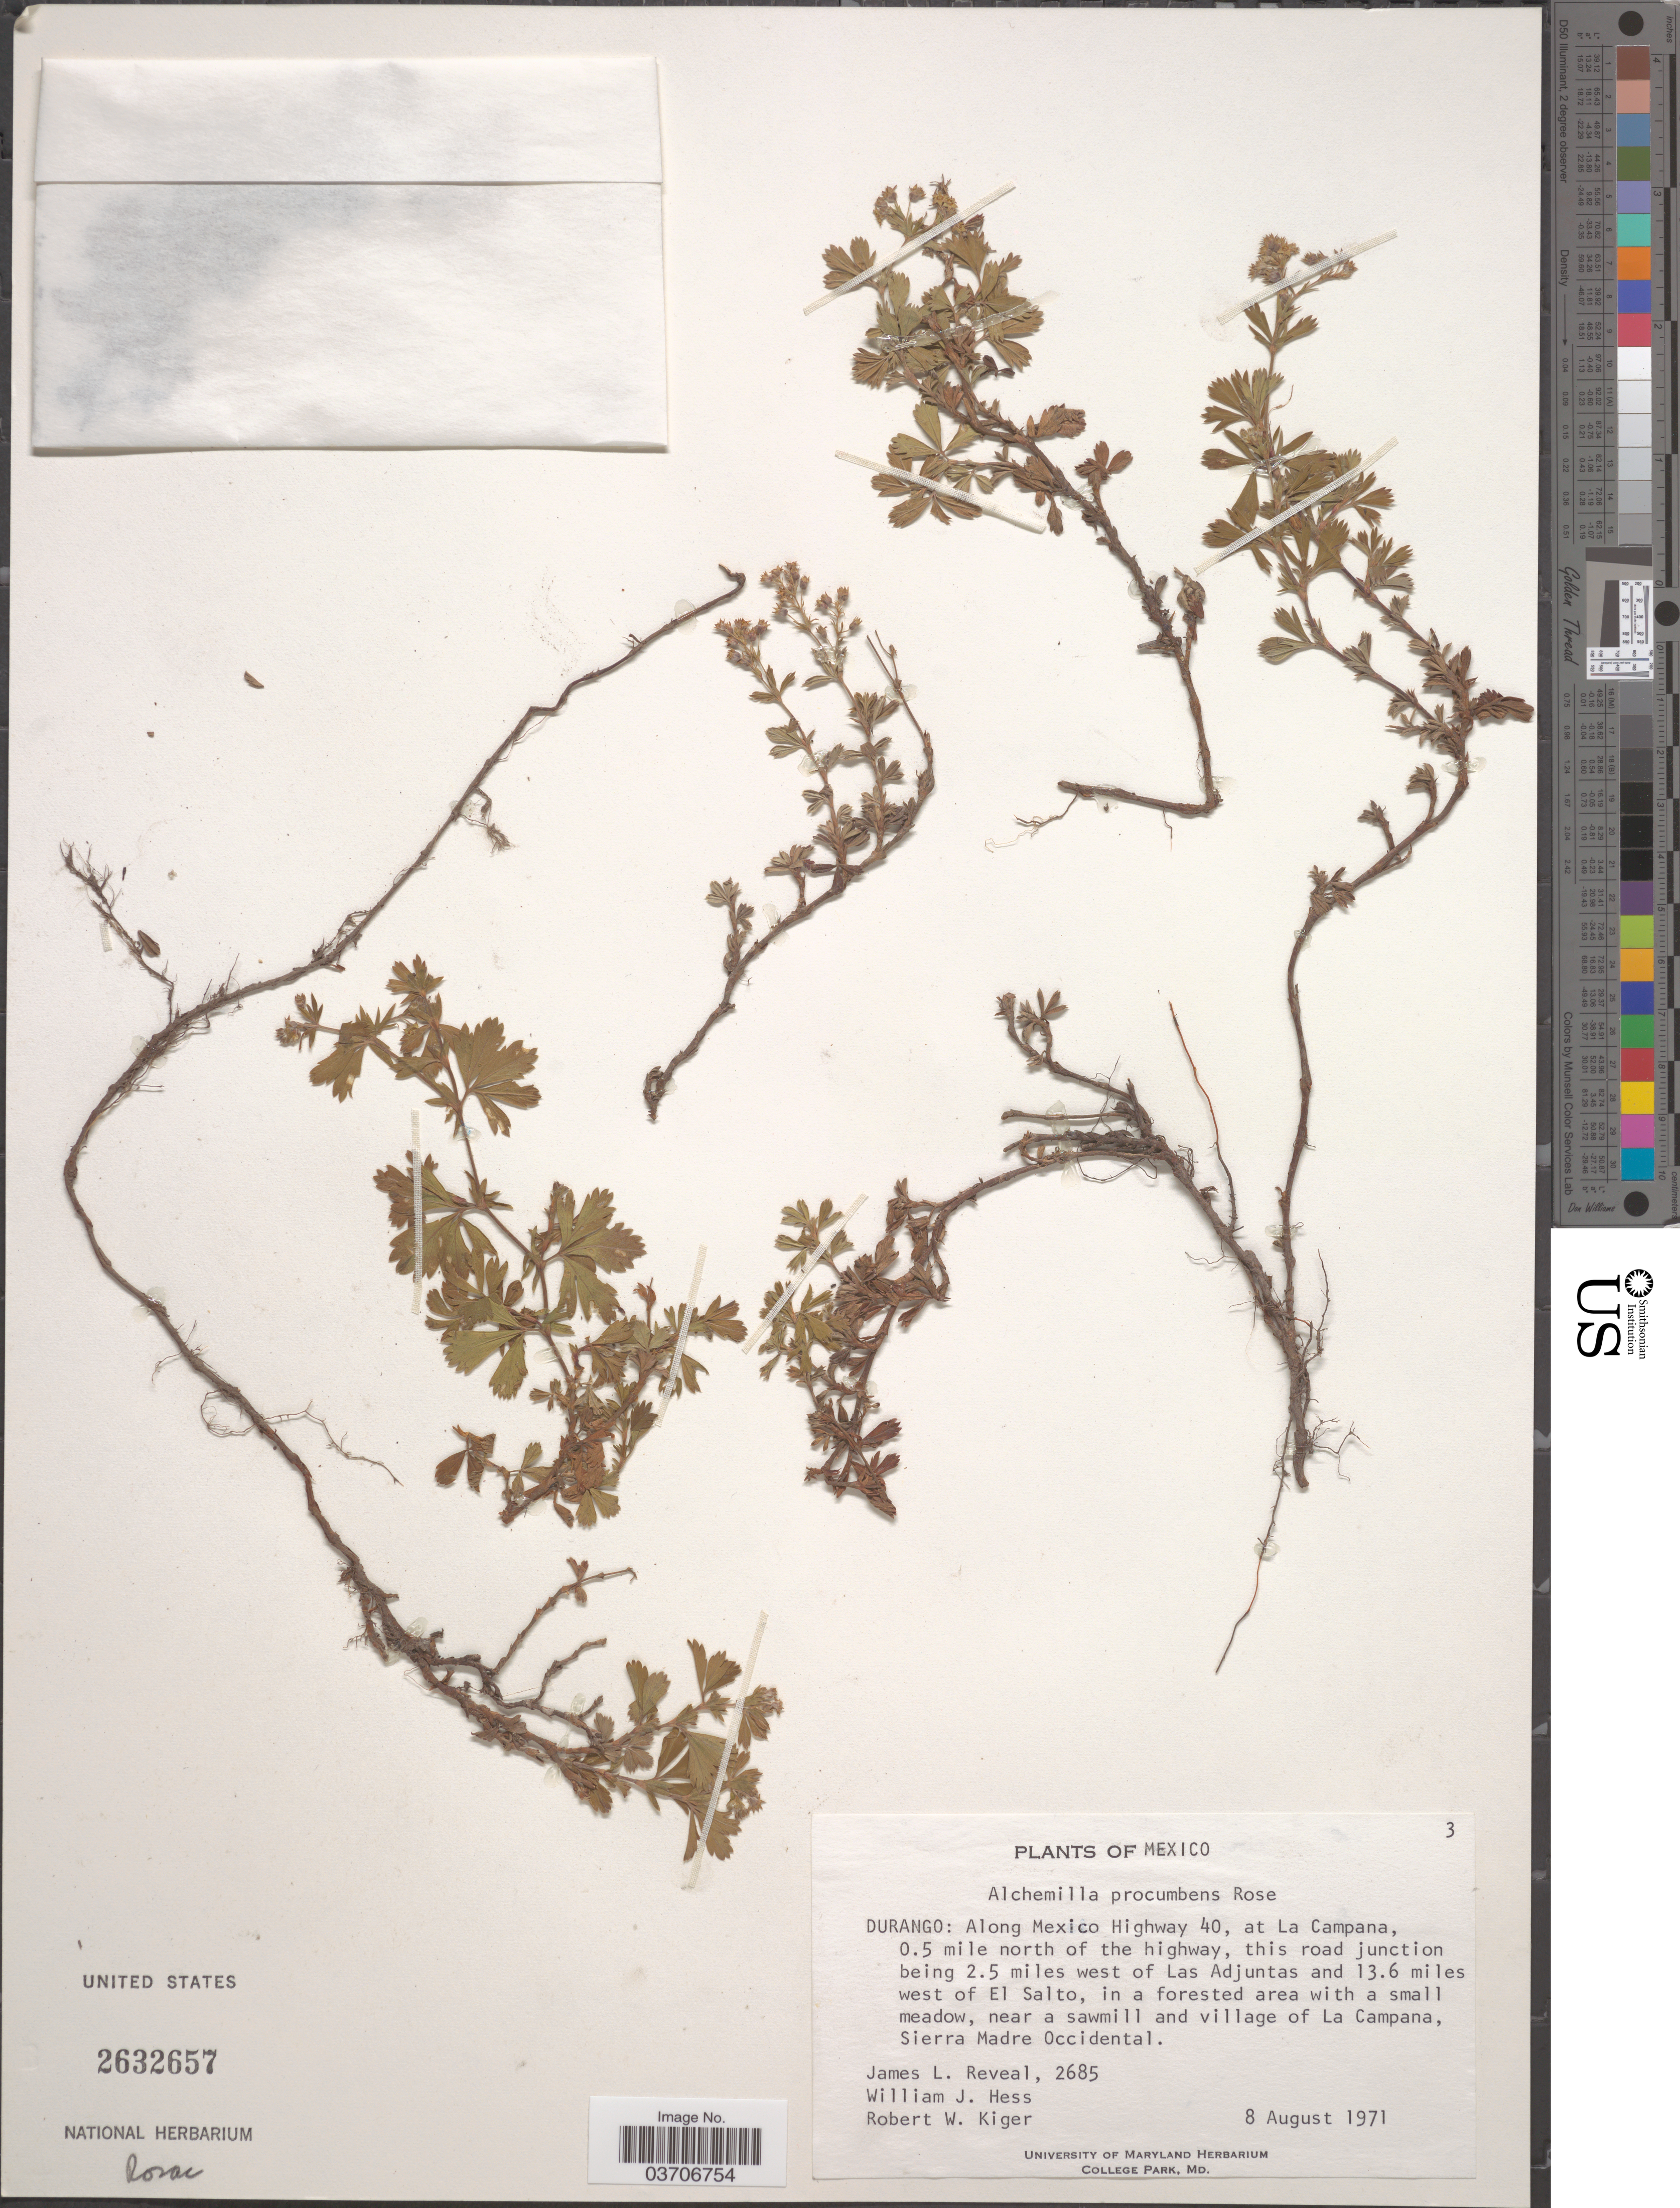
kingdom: Plantae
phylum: Tracheophyta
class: Magnoliopsida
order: Rosales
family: Rosaceae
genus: Lachemilla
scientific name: Lachemilla procumbens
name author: (Rose) Rydb.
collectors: J. L. Reveal, W. Hess & R. Kiger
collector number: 2685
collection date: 1971-08-08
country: Mexico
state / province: Durango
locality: Along Mexico Highway 40, at La Campan, 0.5 mile north of the highway, this road junction being 2.5 miles west of Las Adjuntas and 13.6 miles west of El Salto, in a forested area with a small meadow, near a sawmill and village of La Campana, Sierra Madre Occidental.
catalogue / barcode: US 2632657